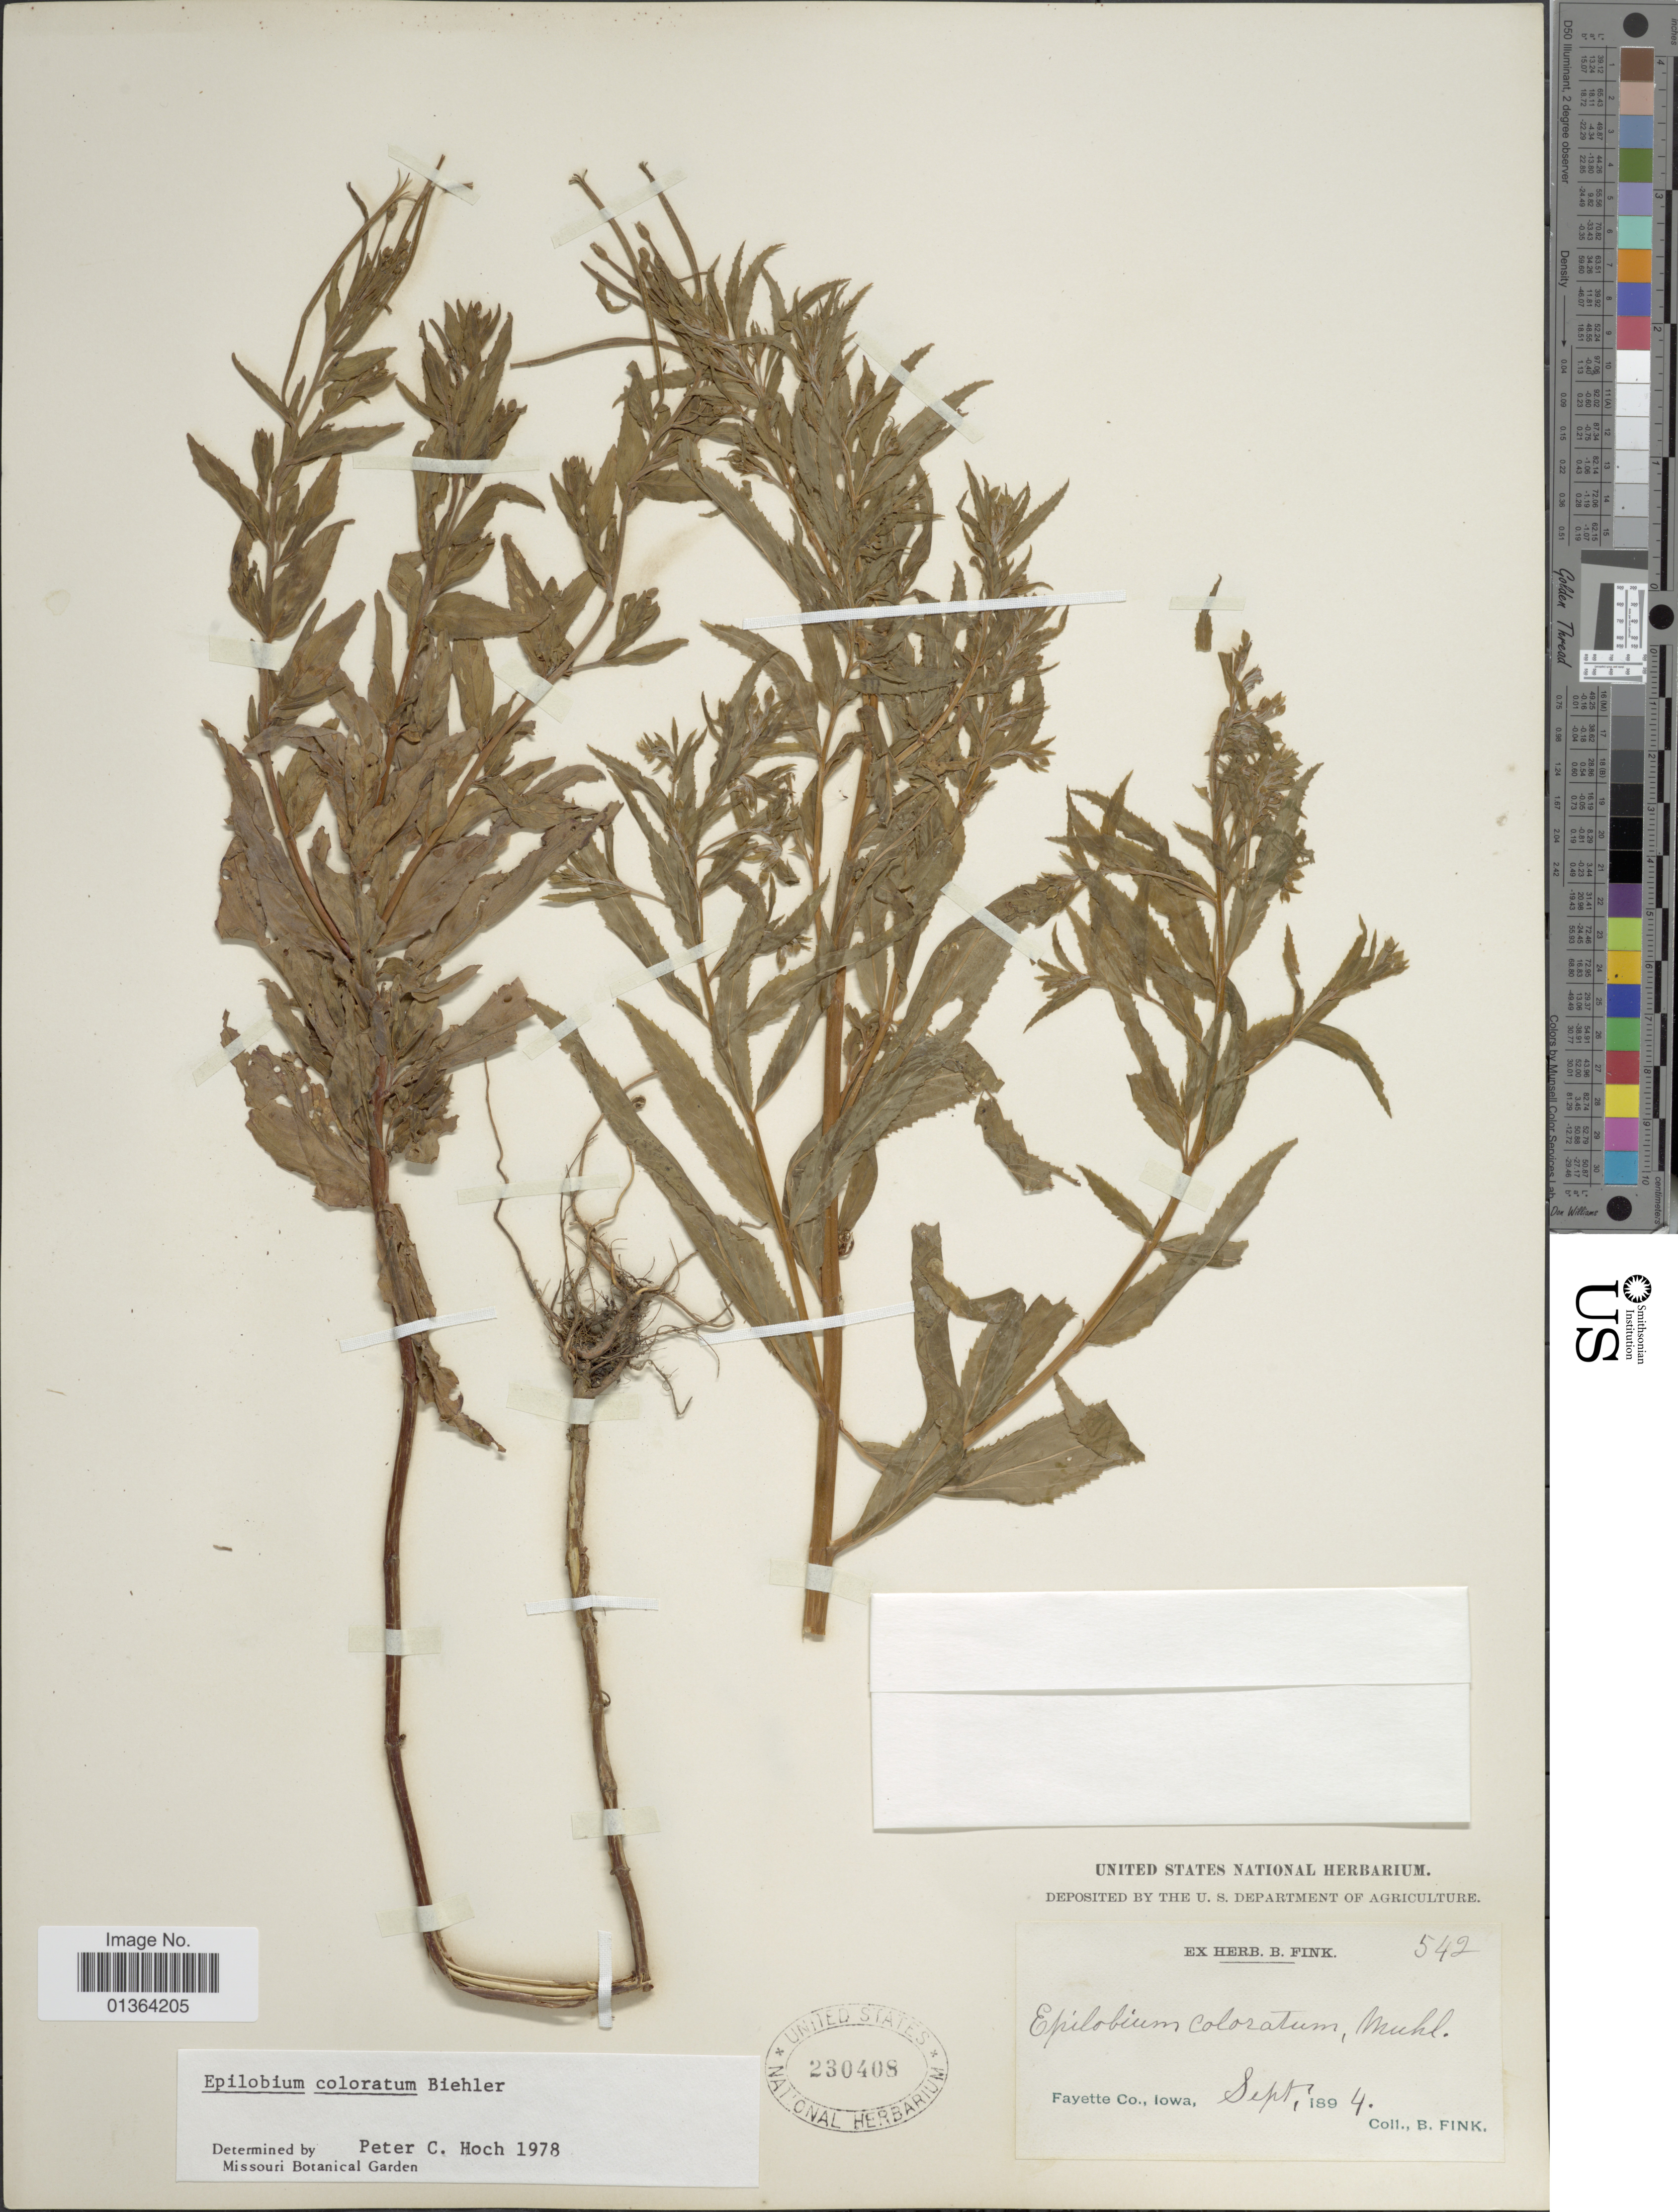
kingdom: Plantae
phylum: Tracheophyta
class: Magnoliopsida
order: Myrtales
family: Onagraceae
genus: Epilobium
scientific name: Epilobium coloratum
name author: Biehler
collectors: B. Fink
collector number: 542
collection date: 1894-09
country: United States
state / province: Iowa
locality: Fayette Co.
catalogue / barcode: US 230408